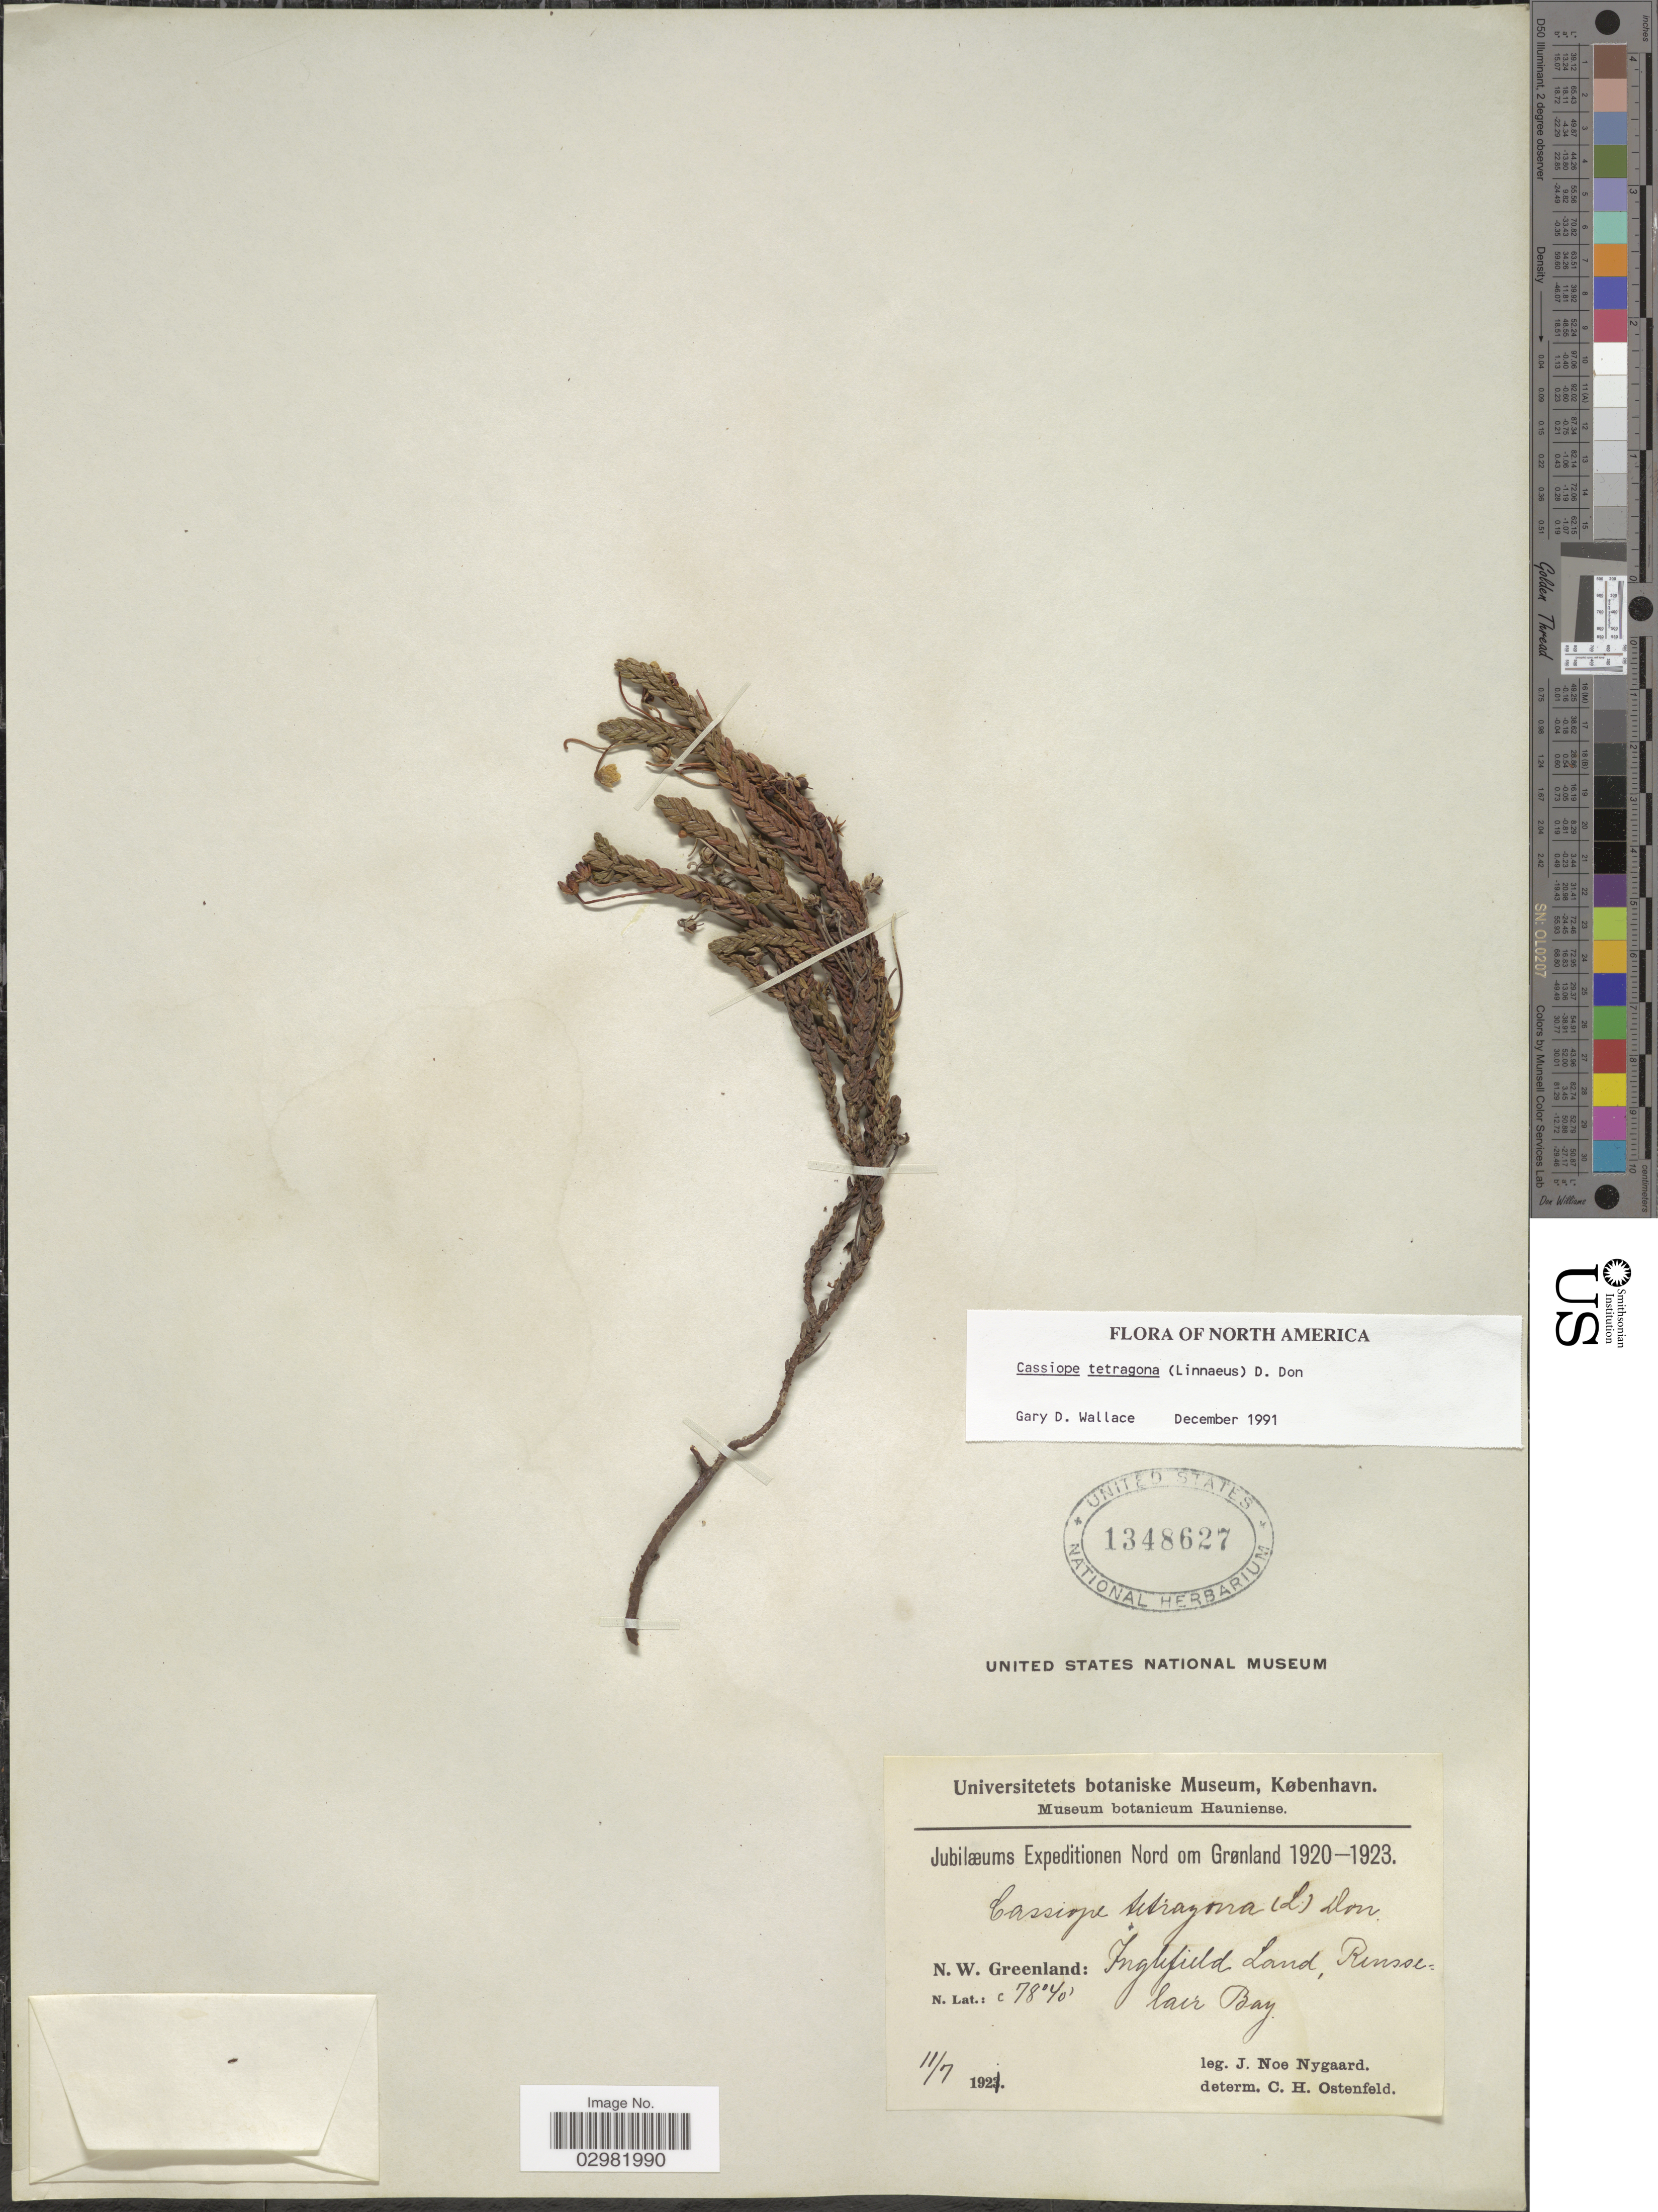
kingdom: Plantae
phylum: Tracheophyta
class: Magnoliopsida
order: Ericales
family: Ericaceae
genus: Cassiope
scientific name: Cassiope tetragona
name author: (L.) D. Don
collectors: J. Nygaard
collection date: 1921-07-11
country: Greenland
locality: Nord om Grønland. N.W. Greenland: Inglefield Land, Rensselaer Bay.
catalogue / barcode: US 1348627